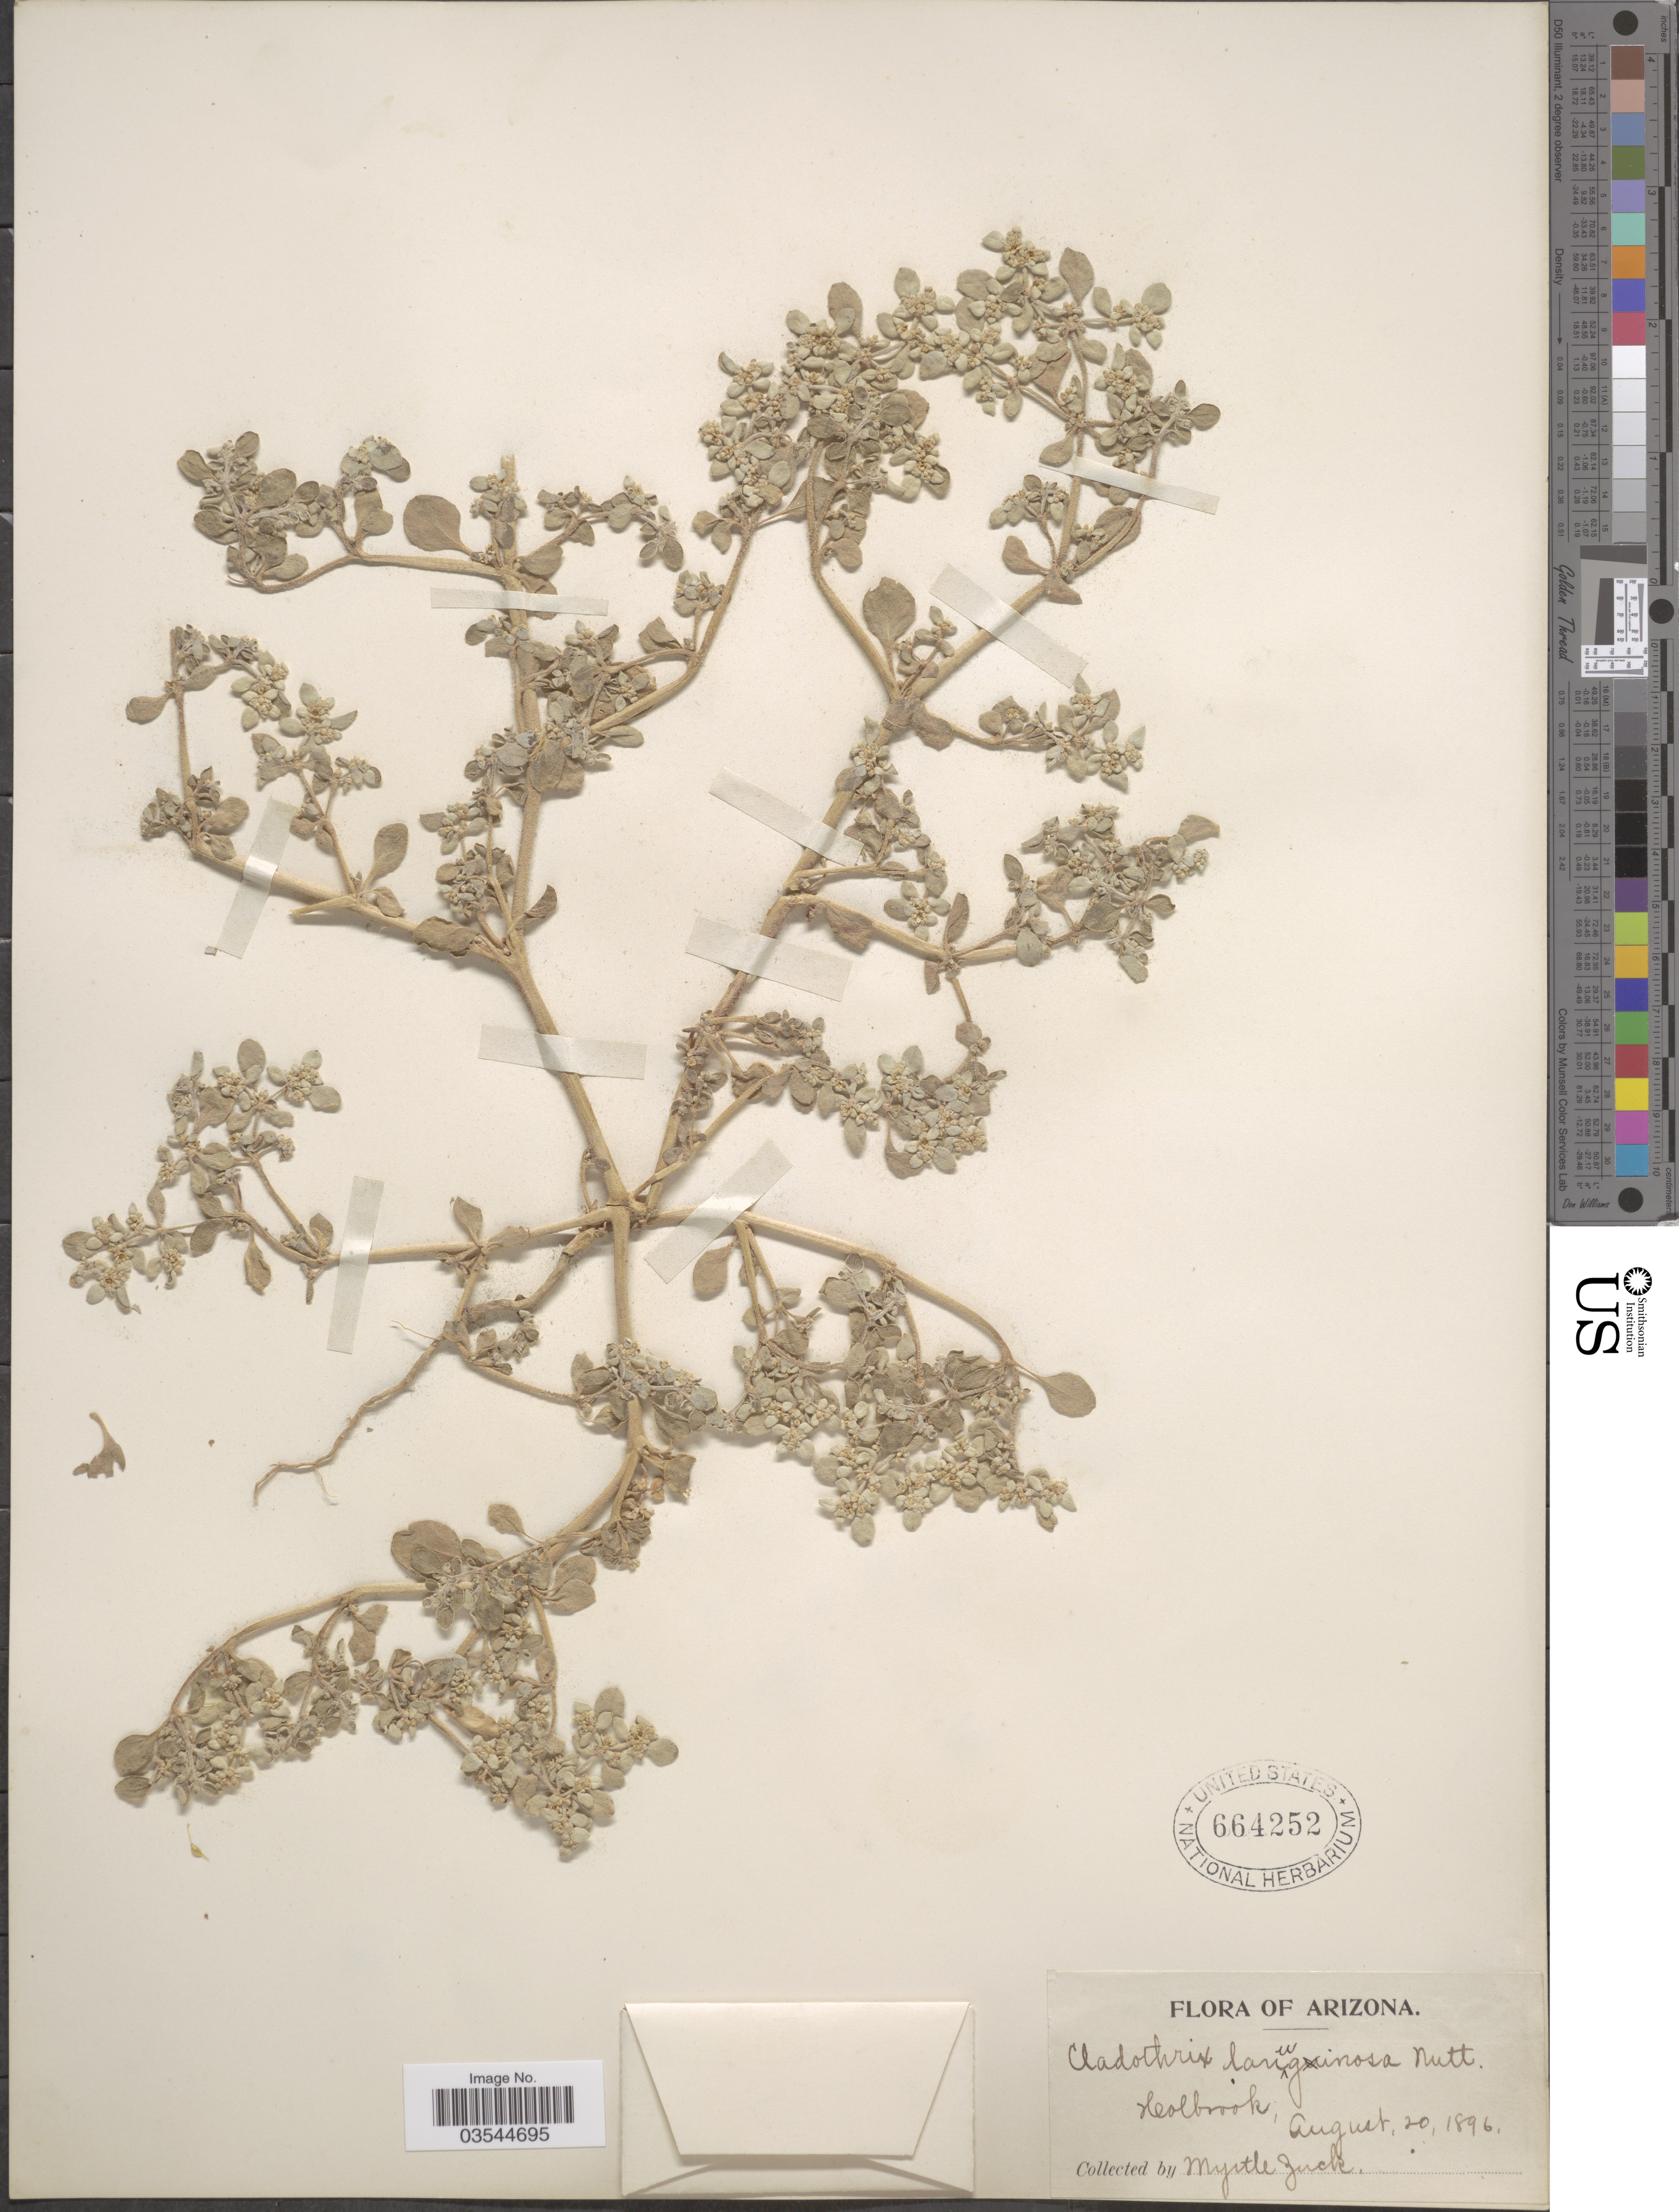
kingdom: Plantae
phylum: Tracheophyta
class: Magnoliopsida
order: Caryophyllales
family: Amaranthaceae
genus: Tidestromia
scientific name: Tidestromia lanuginosa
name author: (Nutt.) Standl.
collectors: M. Zuck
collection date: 1896-08-20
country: United States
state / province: Arizona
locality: Holbrook.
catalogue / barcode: US 664252